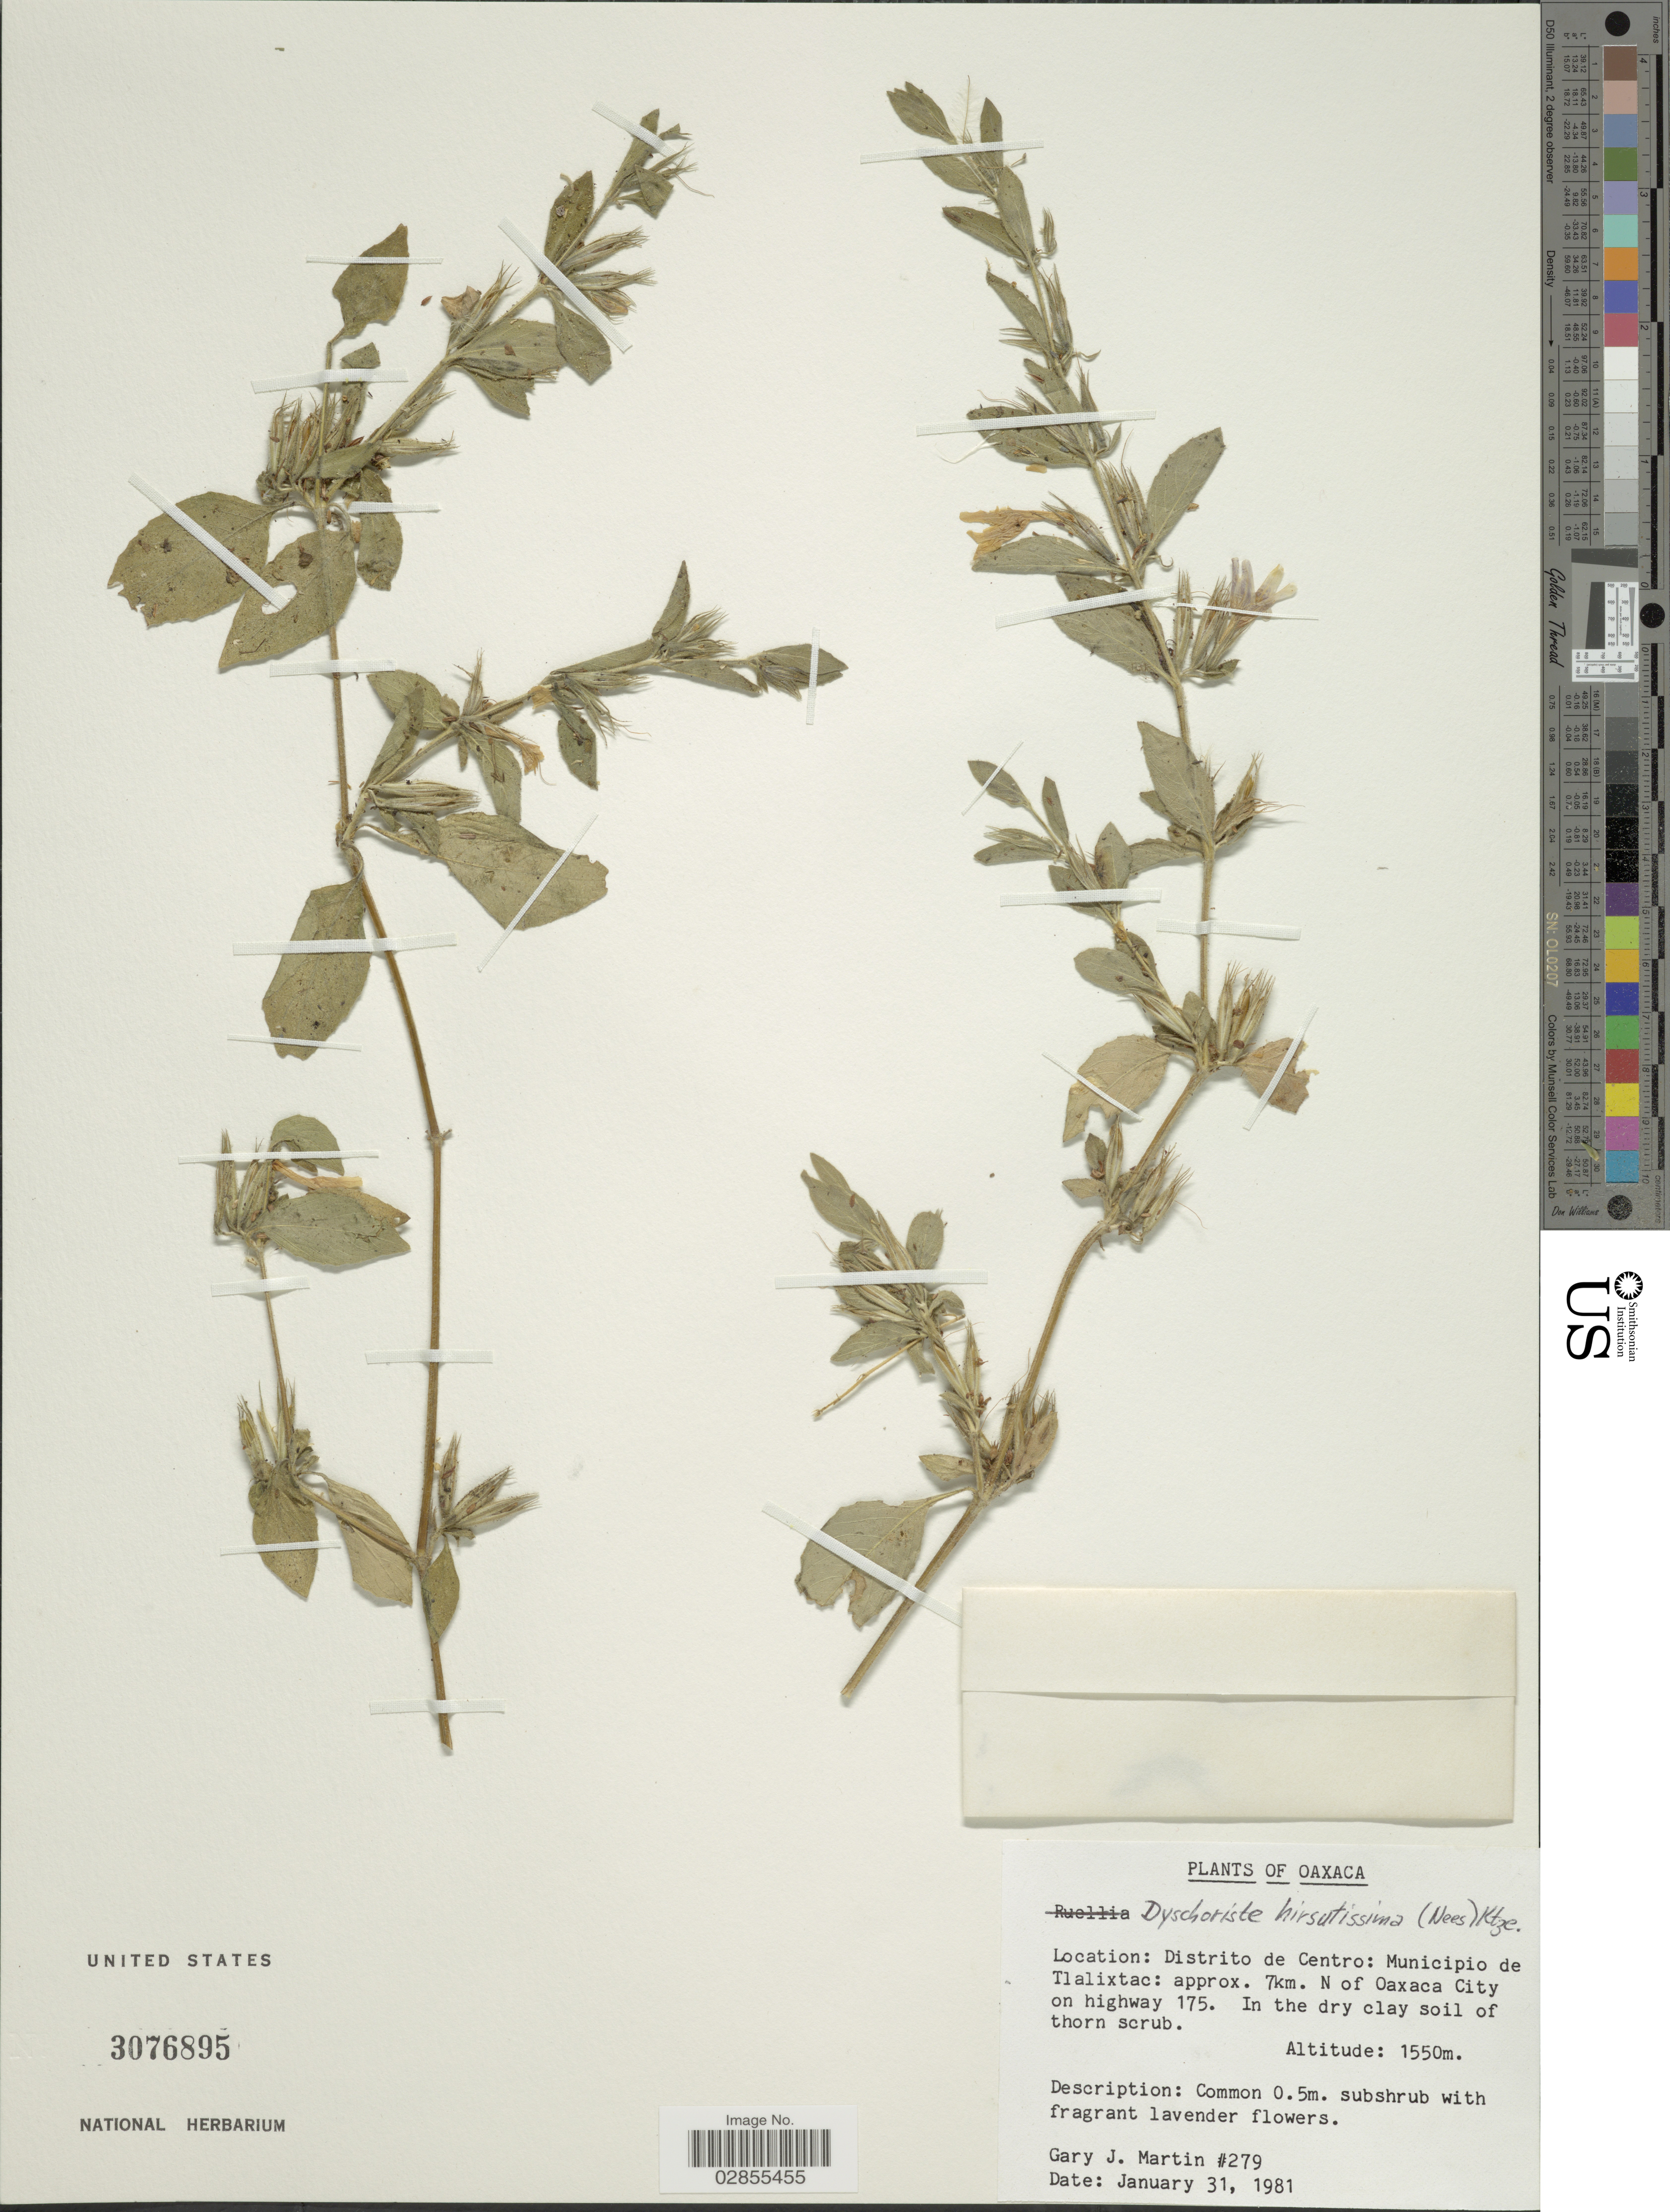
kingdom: Plantae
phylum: Tracheophyta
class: Magnoliopsida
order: Lamiales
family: Acanthaceae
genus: Dyschoriste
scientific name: Dyschoriste hirsutissima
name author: (Nees) Kuntze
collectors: G. J. Martin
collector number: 279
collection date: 1981-01-31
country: Mexico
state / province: Oaxaca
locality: Distrito de Centro, Municipio de Tlalixtac, approx. 7km. N. of Oaxaca City on highway 175.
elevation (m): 1550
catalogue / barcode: US 3076895